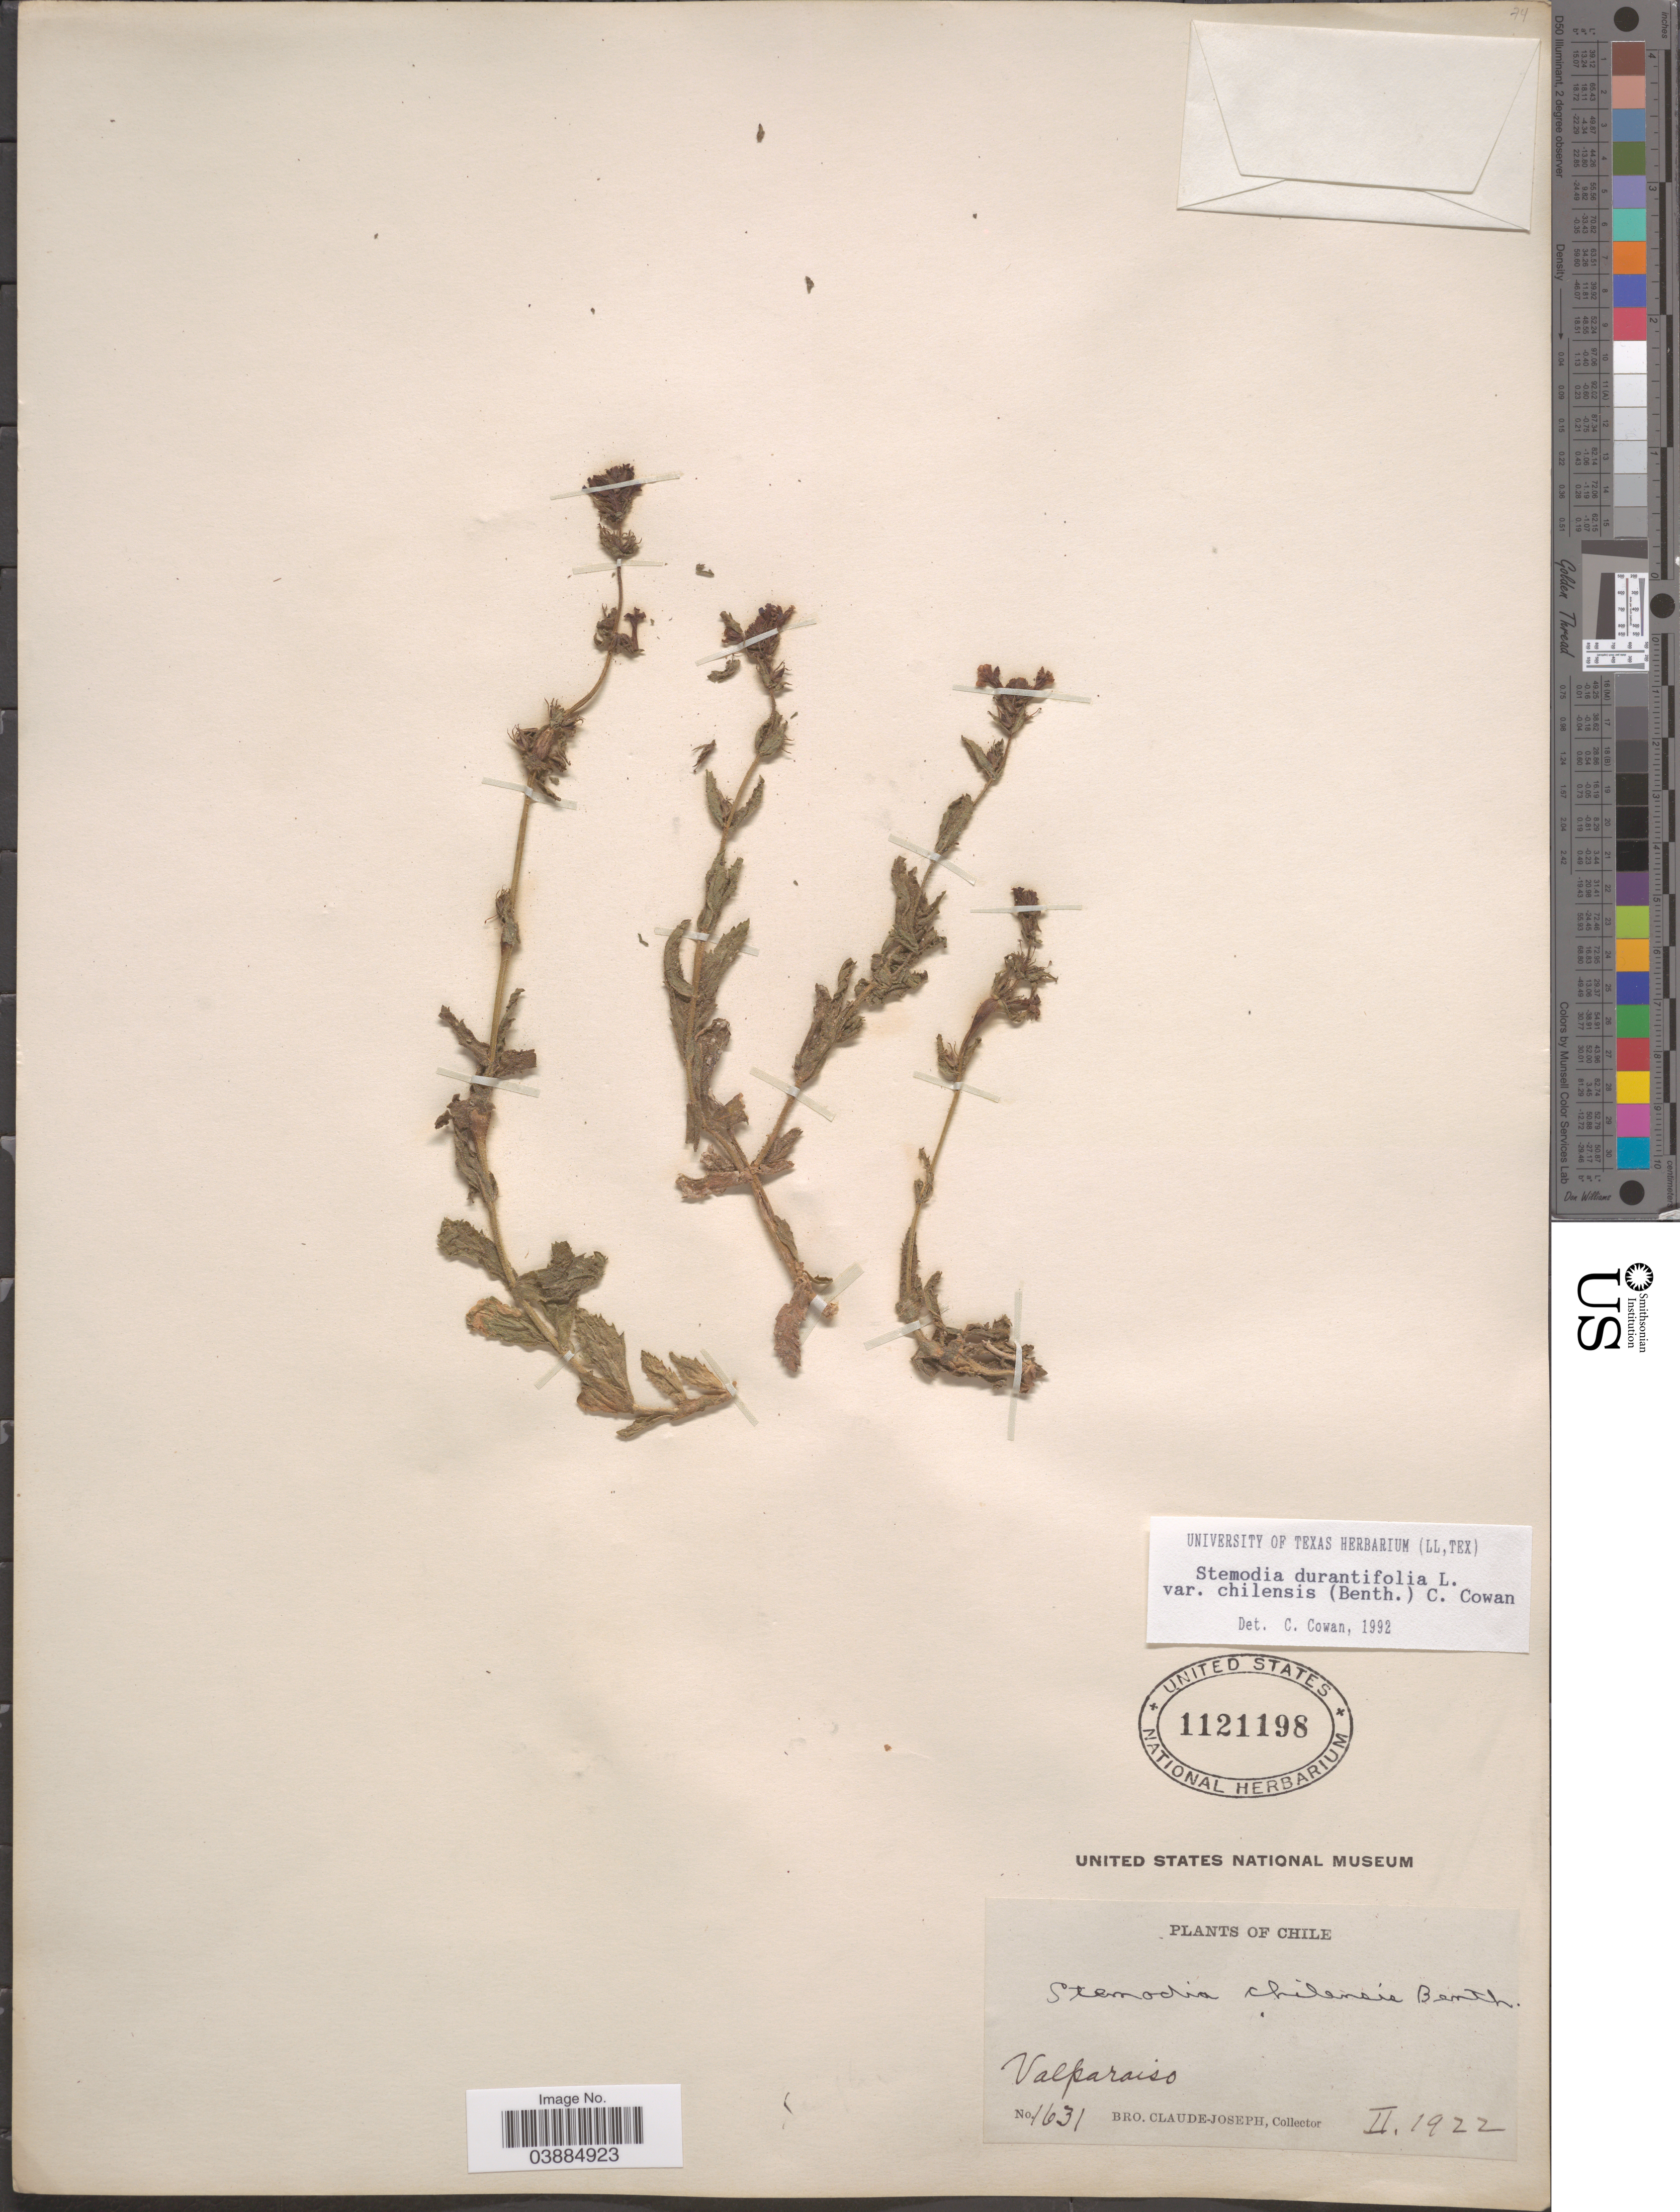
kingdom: Plantae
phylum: Tracheophyta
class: Magnoliopsida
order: Lamiales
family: Plantaginaceae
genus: Stemodia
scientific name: Stemodia durantifolia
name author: (L.) Sw.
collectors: Bro. Claude-Joseph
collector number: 1631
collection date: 1922-02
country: Chile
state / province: Valparaíso (V)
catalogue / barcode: US 1121198